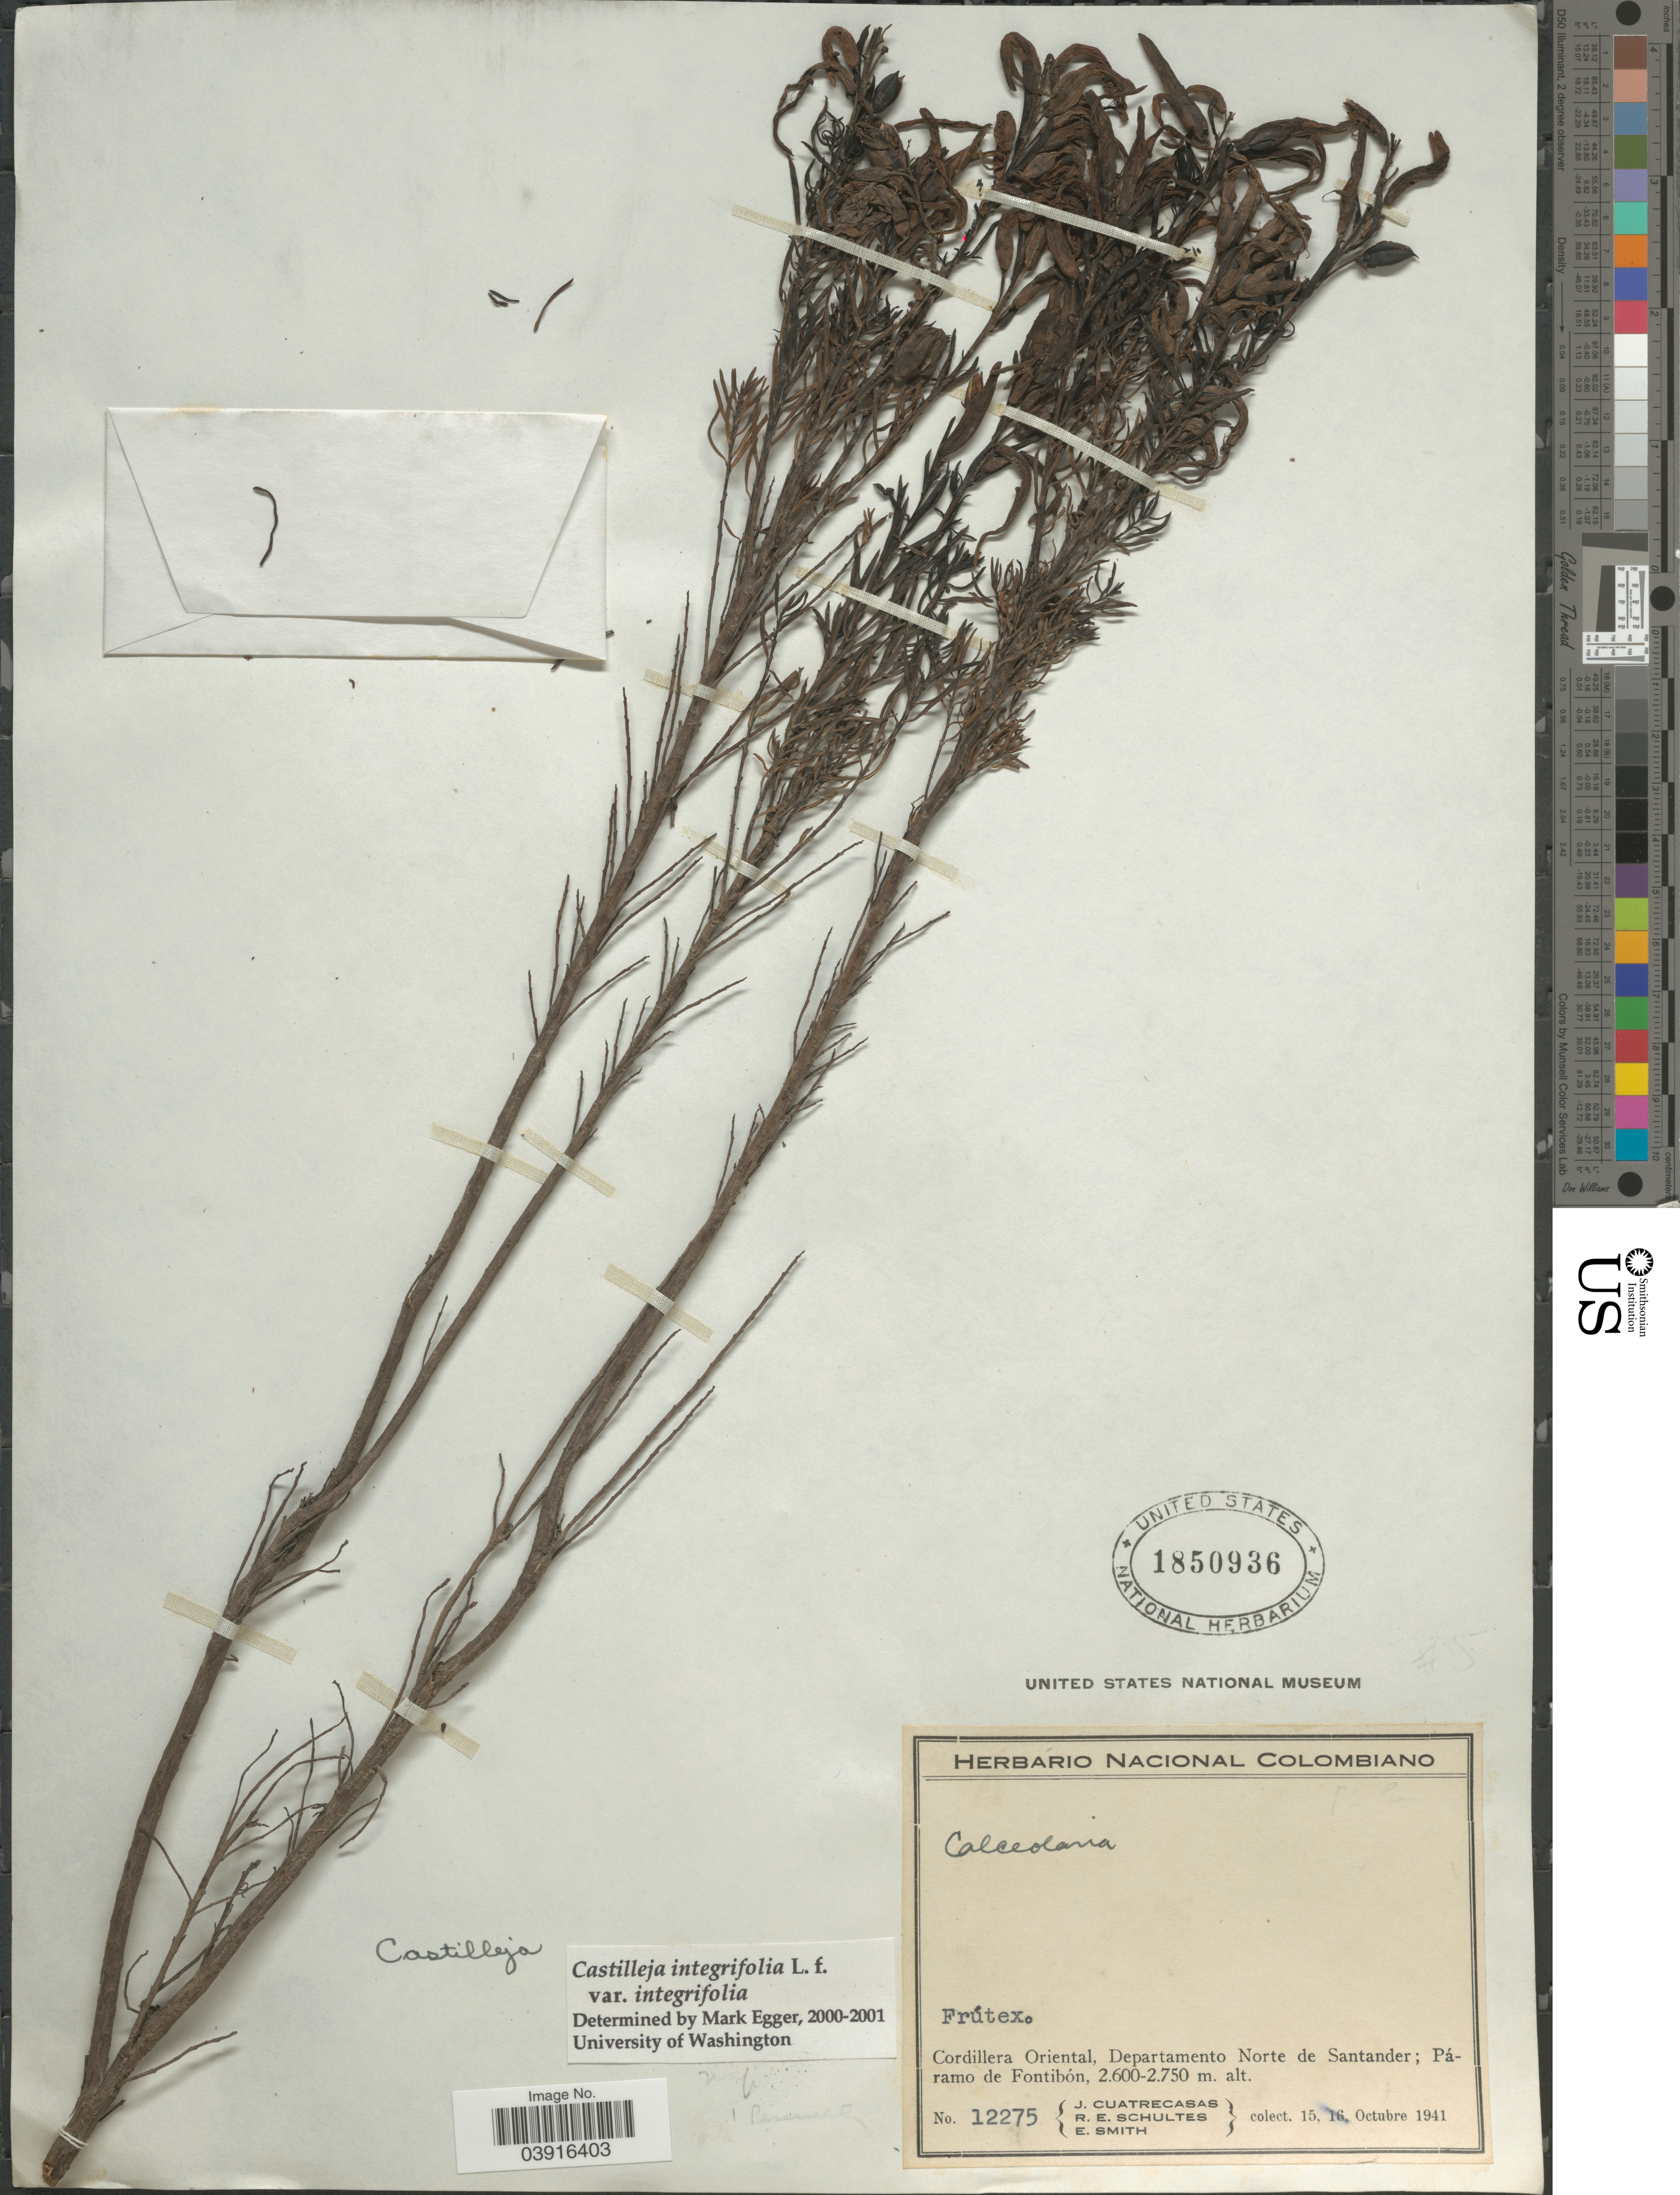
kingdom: Plantae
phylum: Tracheophyta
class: Magnoliopsida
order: Lamiales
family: Orobanchaceae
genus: Castilleja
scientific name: Castilleja integrifolia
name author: L. f.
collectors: J. Cuatrecasas, R. E. Schultes & E. Smith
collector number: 12275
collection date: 1941-10-15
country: Colombia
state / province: Norte de Santander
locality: Cordillera Oriental, Departamento Norte de Santander; Páramo de Fontibón.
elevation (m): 2600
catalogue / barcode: US 1850936